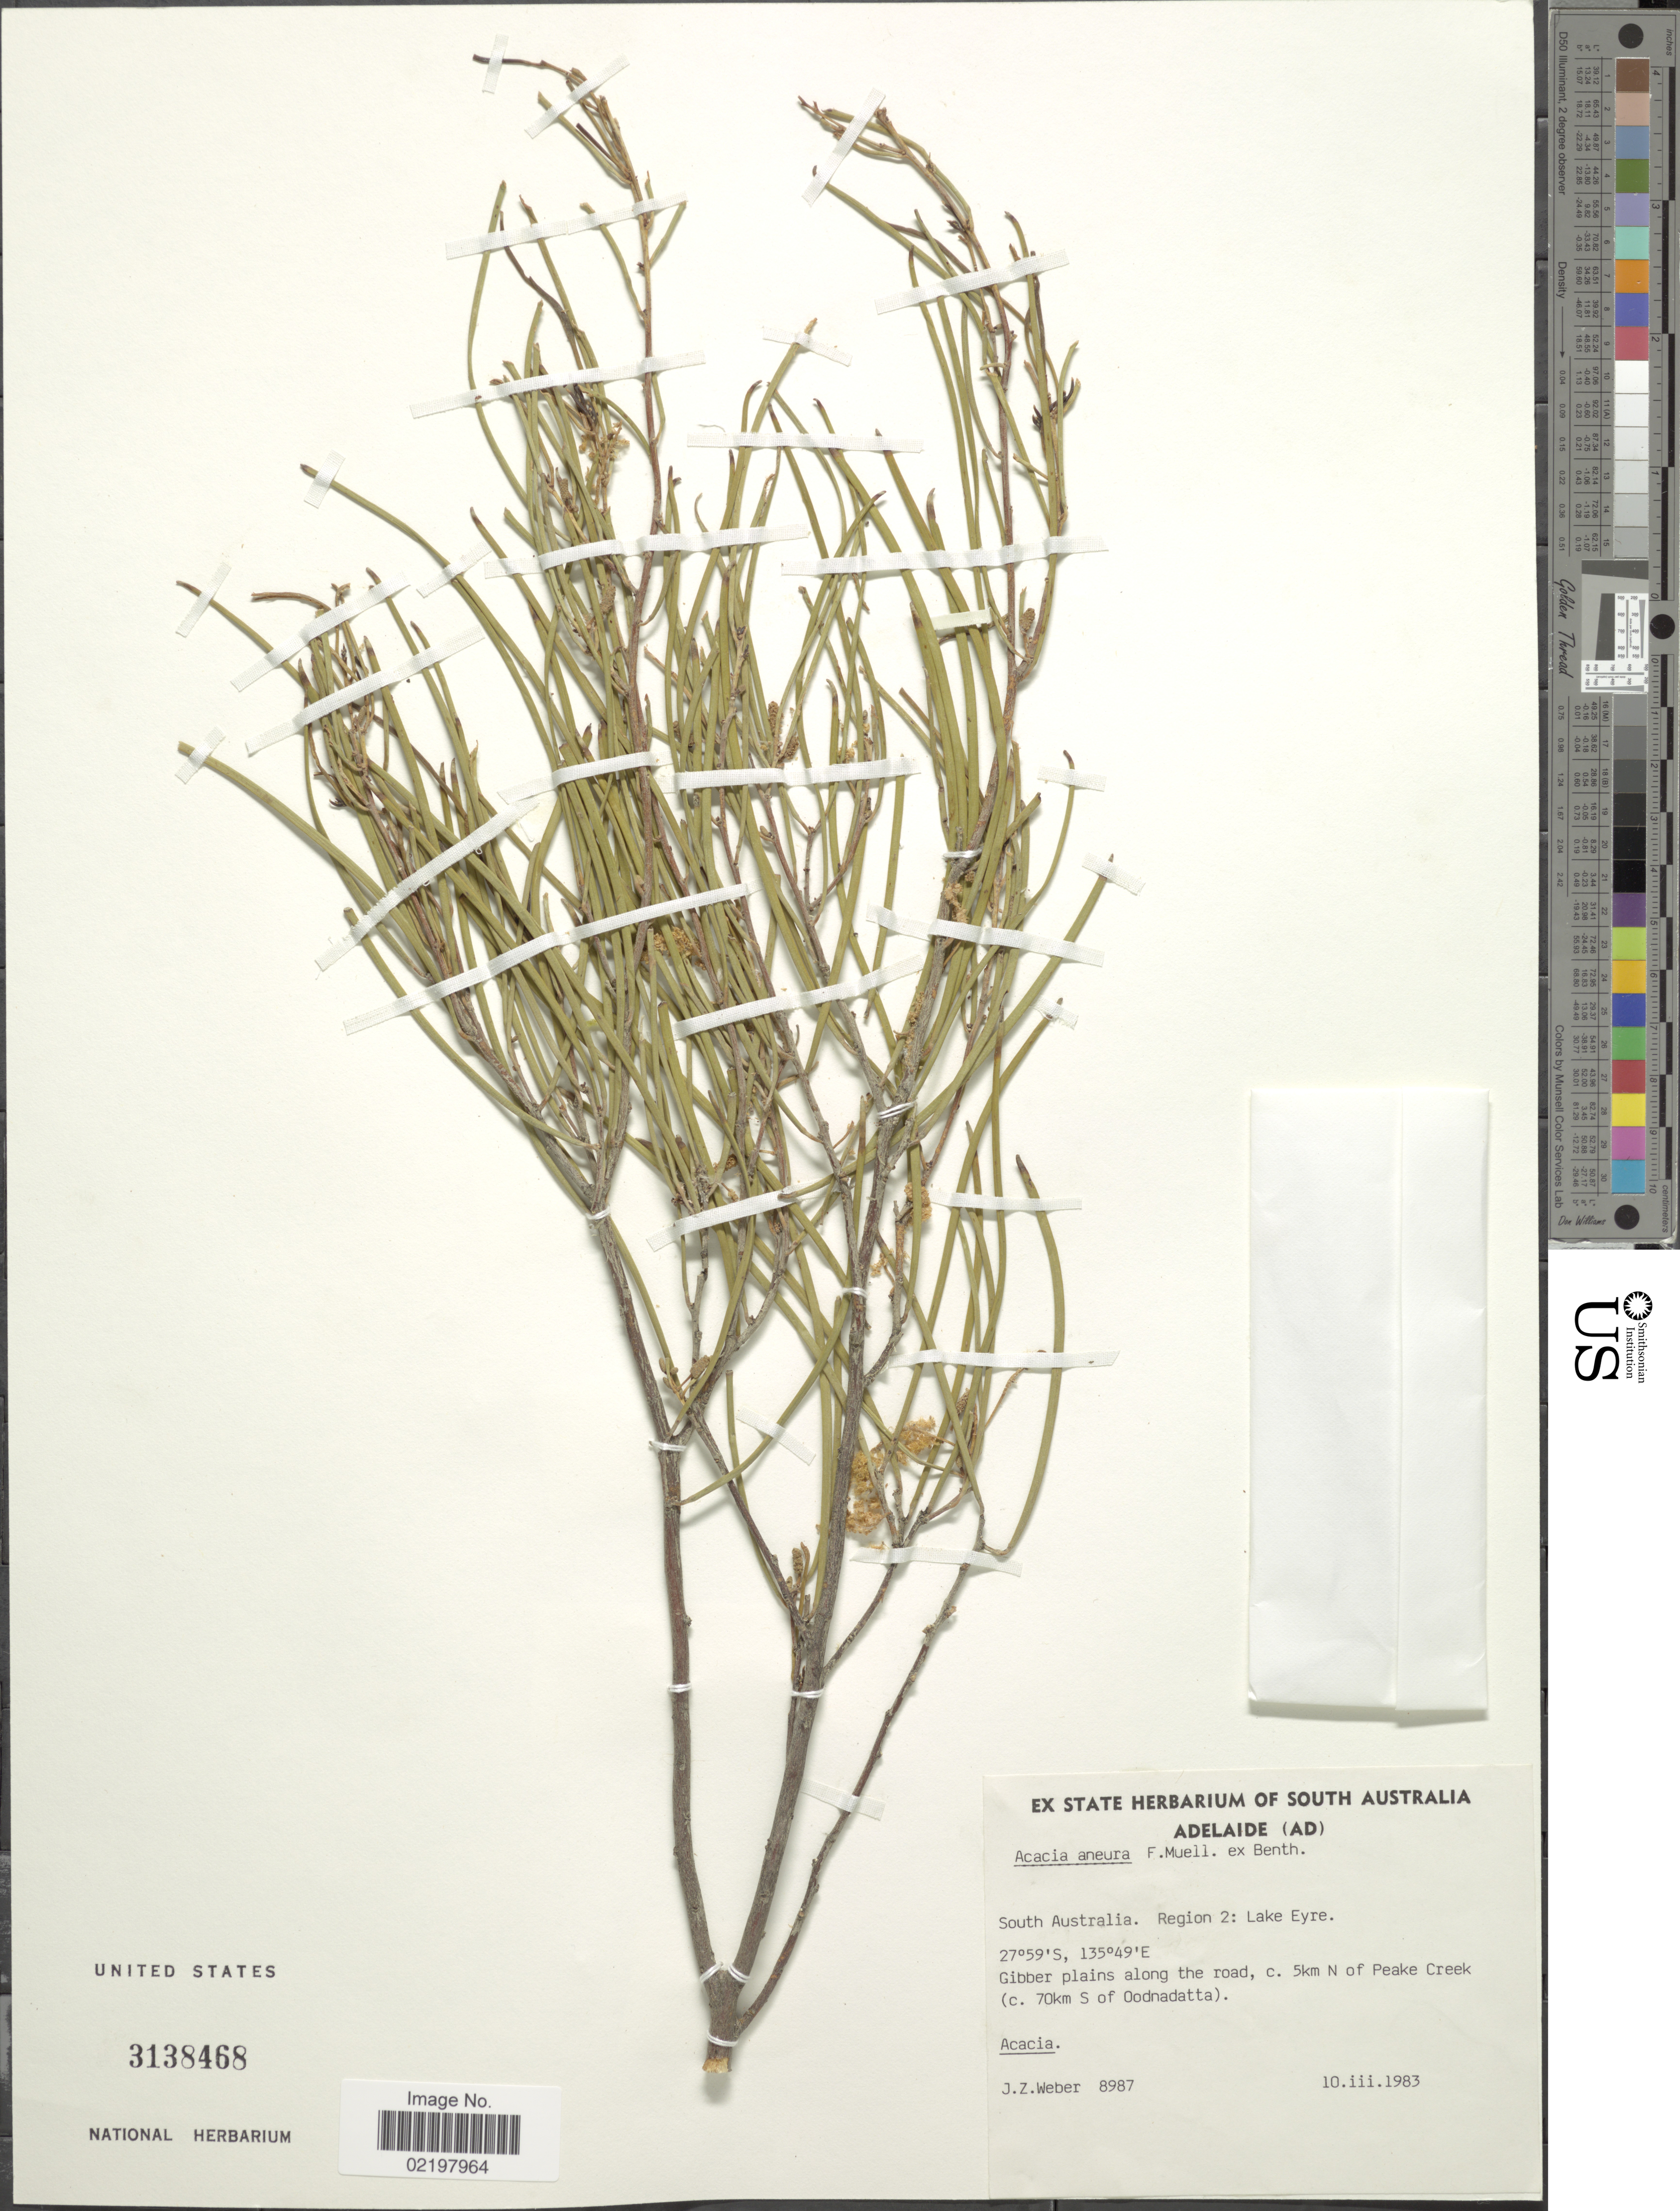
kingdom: Plantae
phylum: Tracheophyta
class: Magnoliopsida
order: Fabales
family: Fabaceae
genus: Acacia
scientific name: Acacia aneura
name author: F. Muell. ex Benth.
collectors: J.Z. Weber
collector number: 8987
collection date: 1983-03-10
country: Australia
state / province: South Australia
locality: South Australia, Region 2: Lake Eyre, Gibber plains along the road, 5 km N of Peake Creek (70 km S of Oodnadatta)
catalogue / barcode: US 3138468